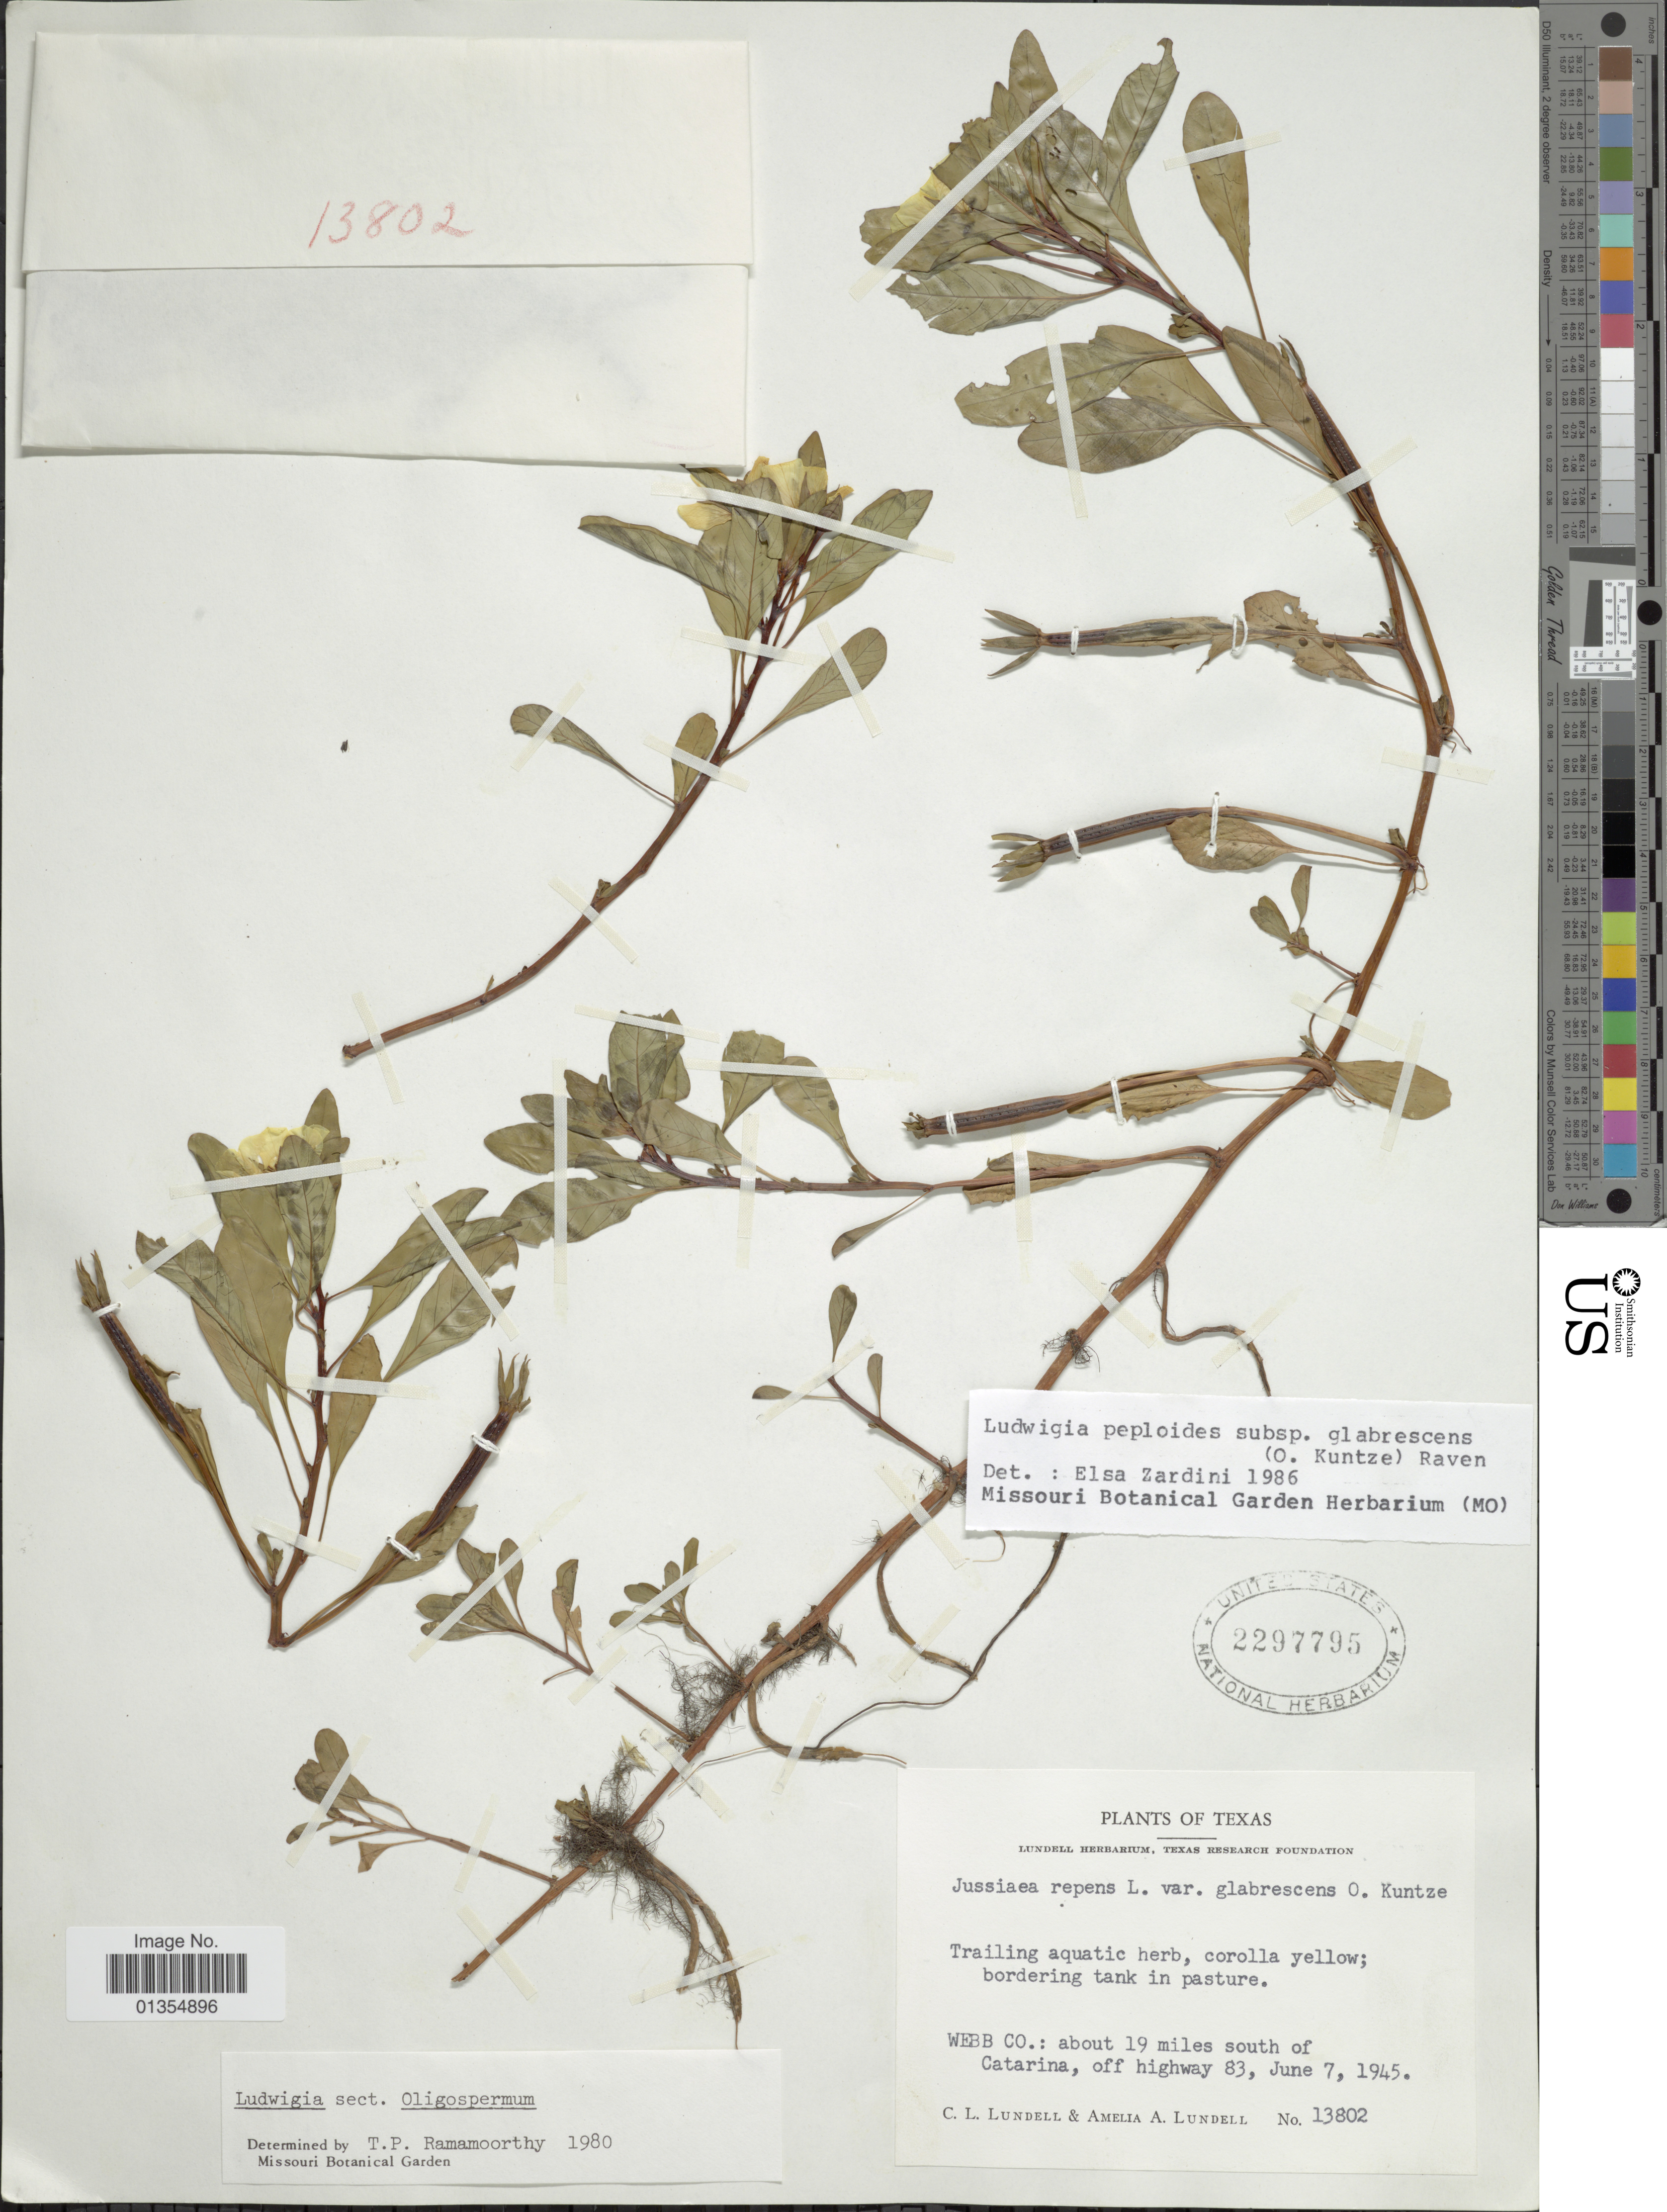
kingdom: Plantae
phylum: Tracheophyta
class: Magnoliopsida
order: Myrtales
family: Onagraceae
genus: Ludwigia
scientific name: Ludwigia peploides subsp. glabrescens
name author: (Kuntze) P.H. Raven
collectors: C. L. Lundell & A. A. Lundell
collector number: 13802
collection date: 1945-06-07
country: United States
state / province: Texas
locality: Webb Co: about 19 miles south of Catarina, off highway 83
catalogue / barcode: US 2297795